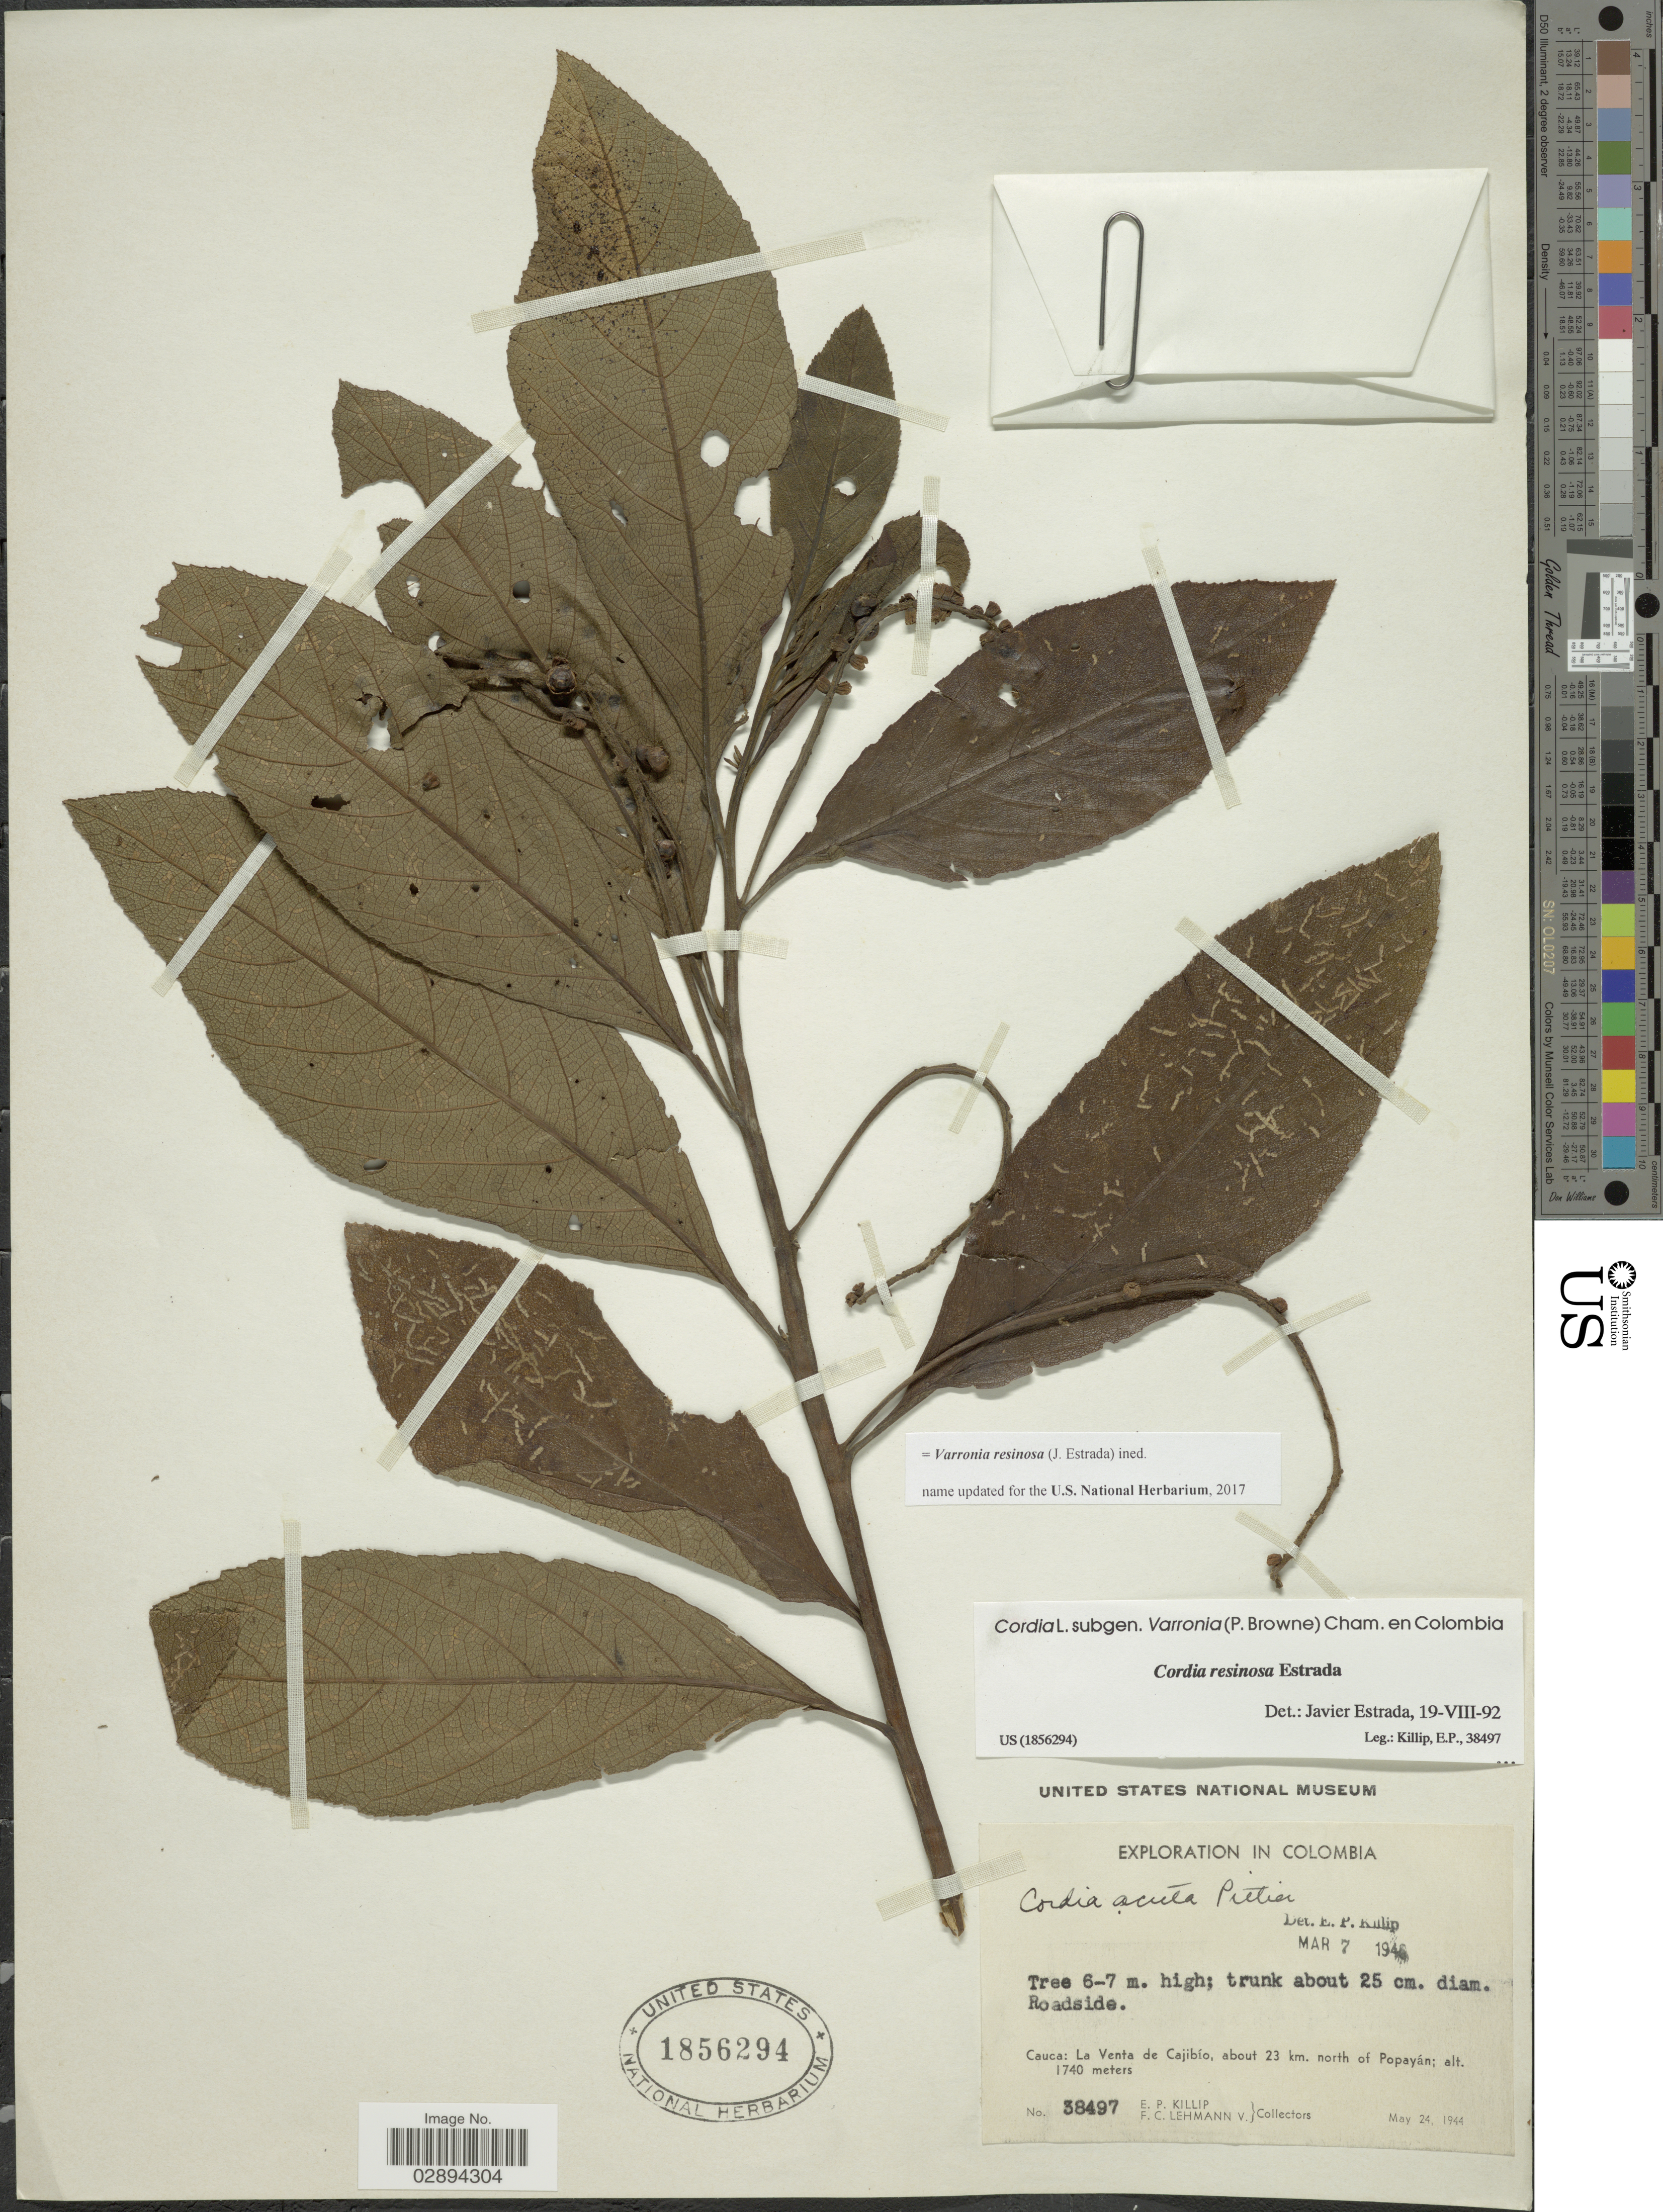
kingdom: Plantae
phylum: Tracheophyta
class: Magnoliopsida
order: Boraginales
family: Cordiaceae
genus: Varronia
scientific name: Varronia resinosa (J. Estrada) comb. nov. ined.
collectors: E. P. Killip & F. Lehmann v.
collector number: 38497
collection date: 1944-05-24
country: Colombia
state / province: Cauca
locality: La Venta de Cajibío, about 23 km. north of Popayán.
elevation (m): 1740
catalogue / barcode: US 1856294